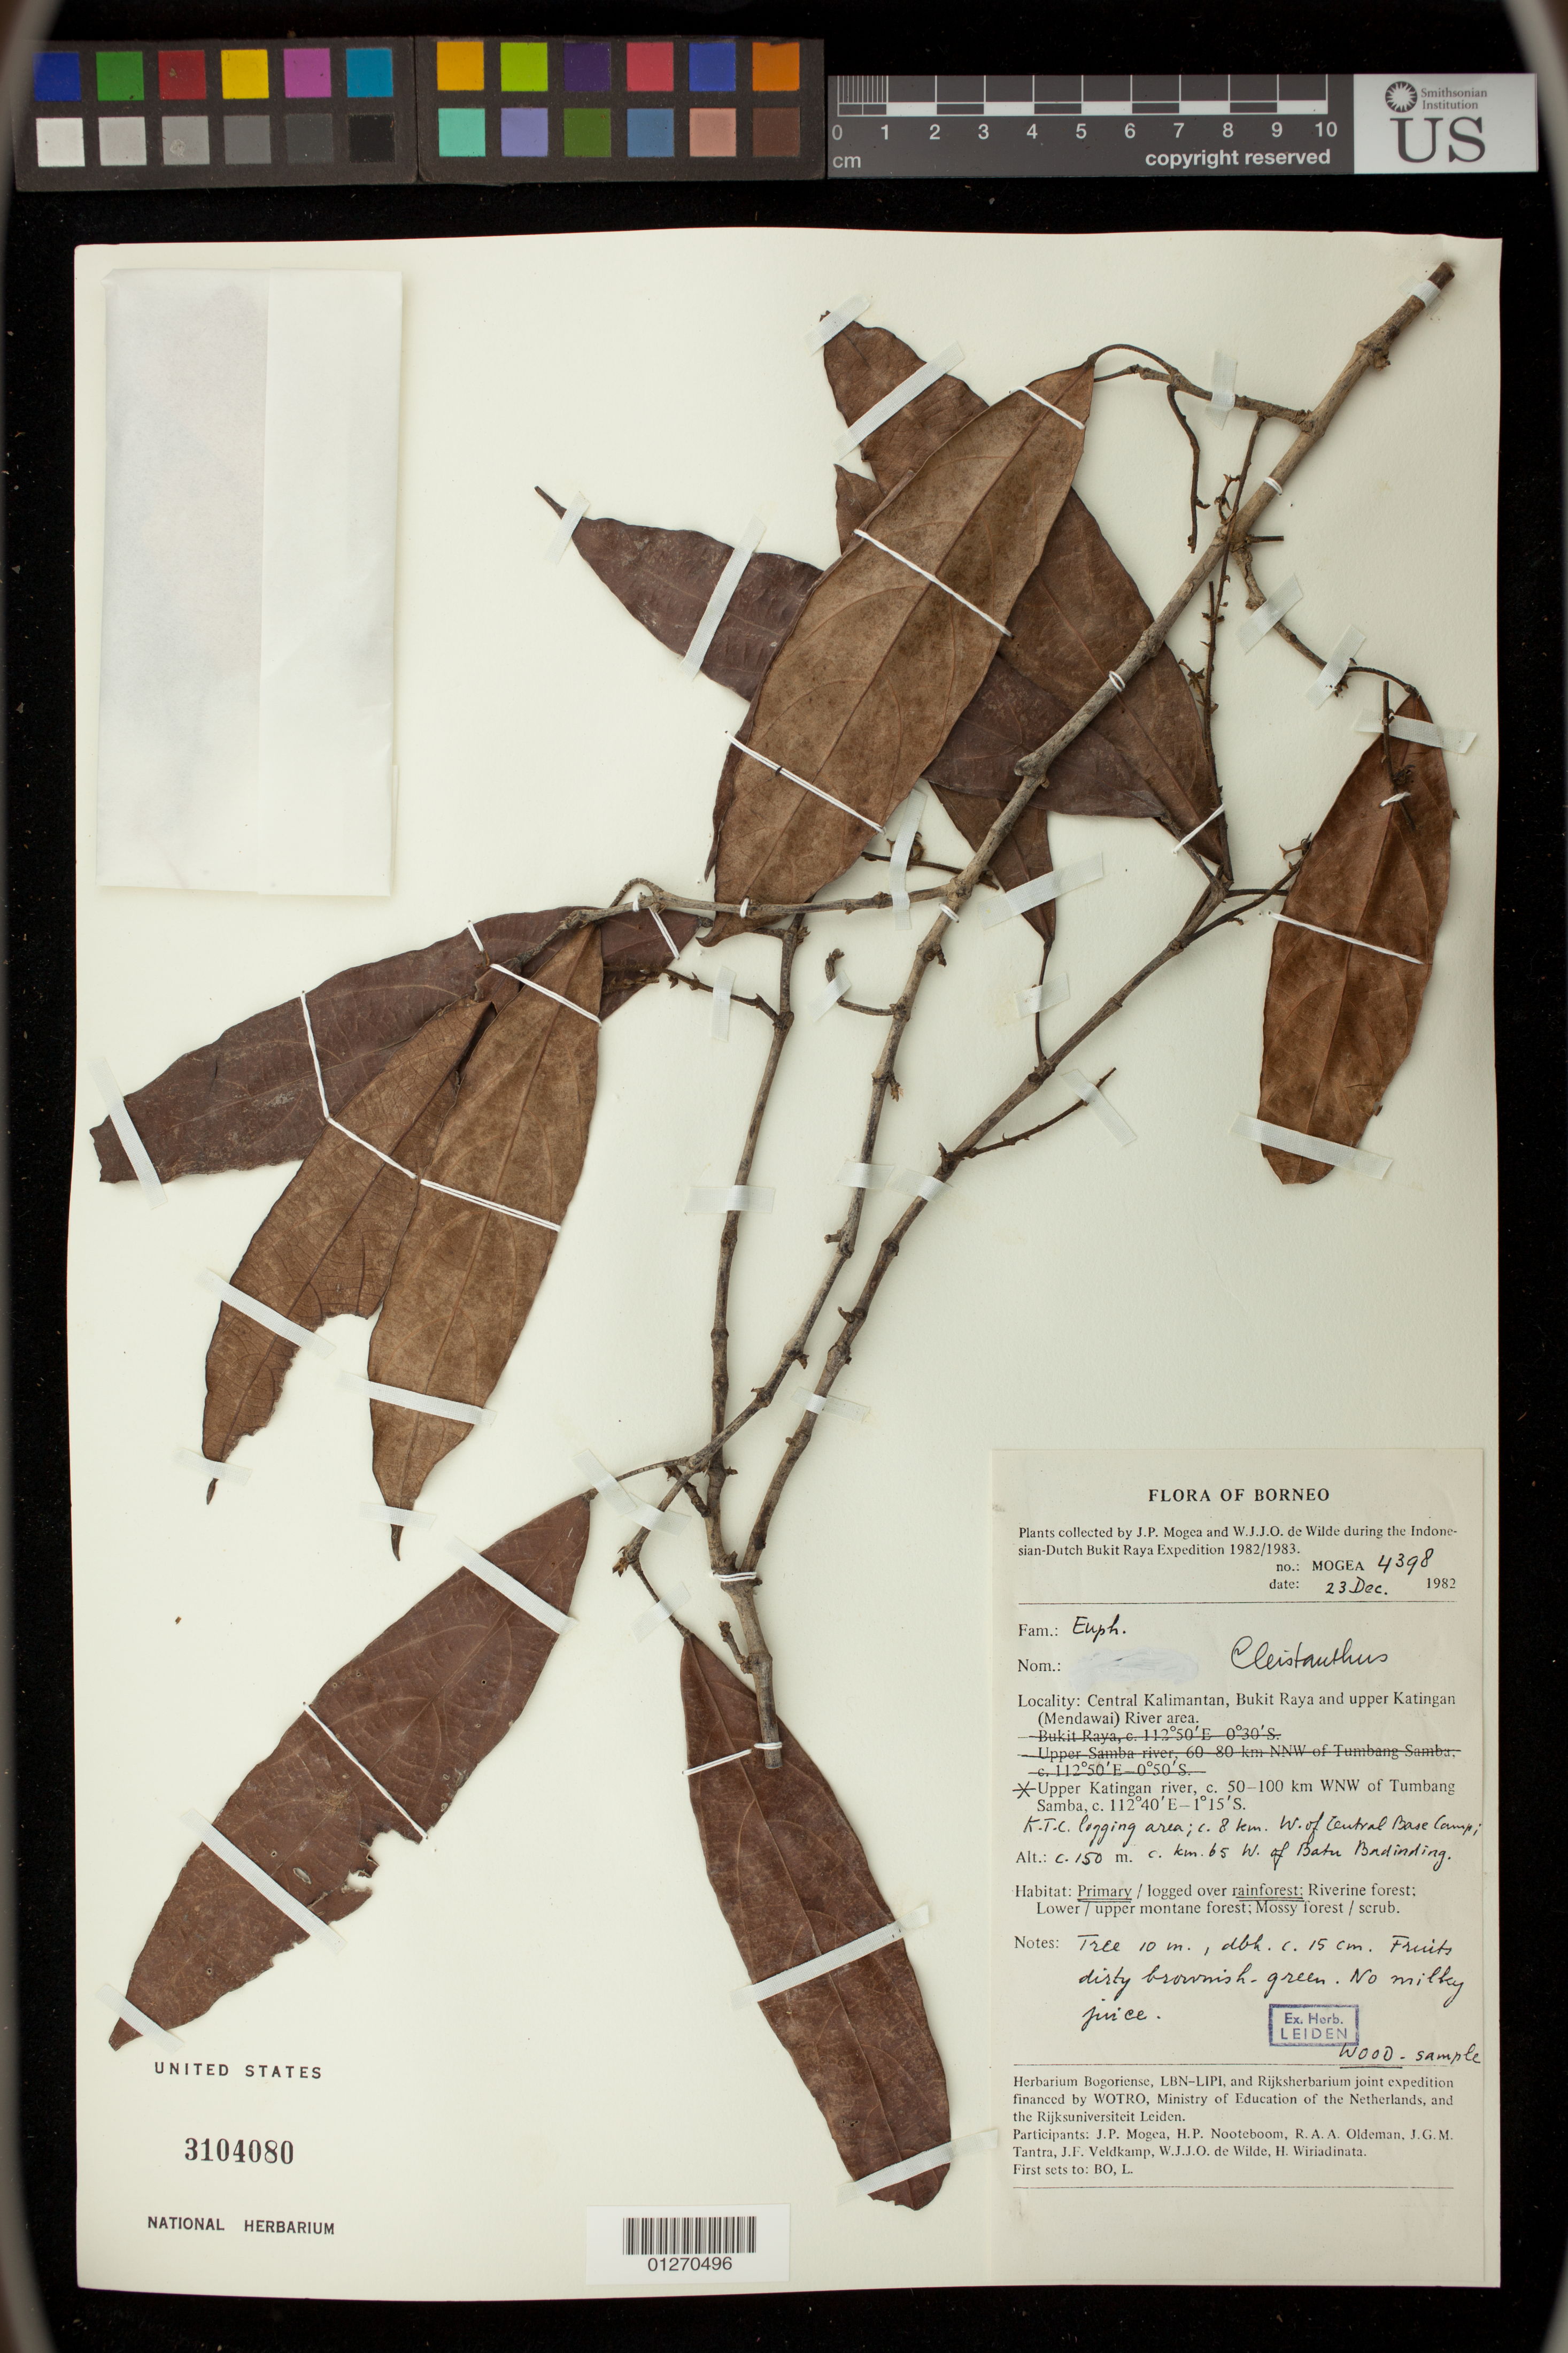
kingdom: Plantae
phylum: Tracheophyta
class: Magnoliopsida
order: Malpighiales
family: Phyllanthaceae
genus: Cleistanthus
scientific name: Cleistanthus sp.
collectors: J. Mogea & W. J. de Wilde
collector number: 4398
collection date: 1982-12-23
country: Indonesia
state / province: Kalimantan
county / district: Kalimantan Tengah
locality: Bukit Raya and upper Katingan (Mendawai) River area.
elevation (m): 150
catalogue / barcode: US 3104080